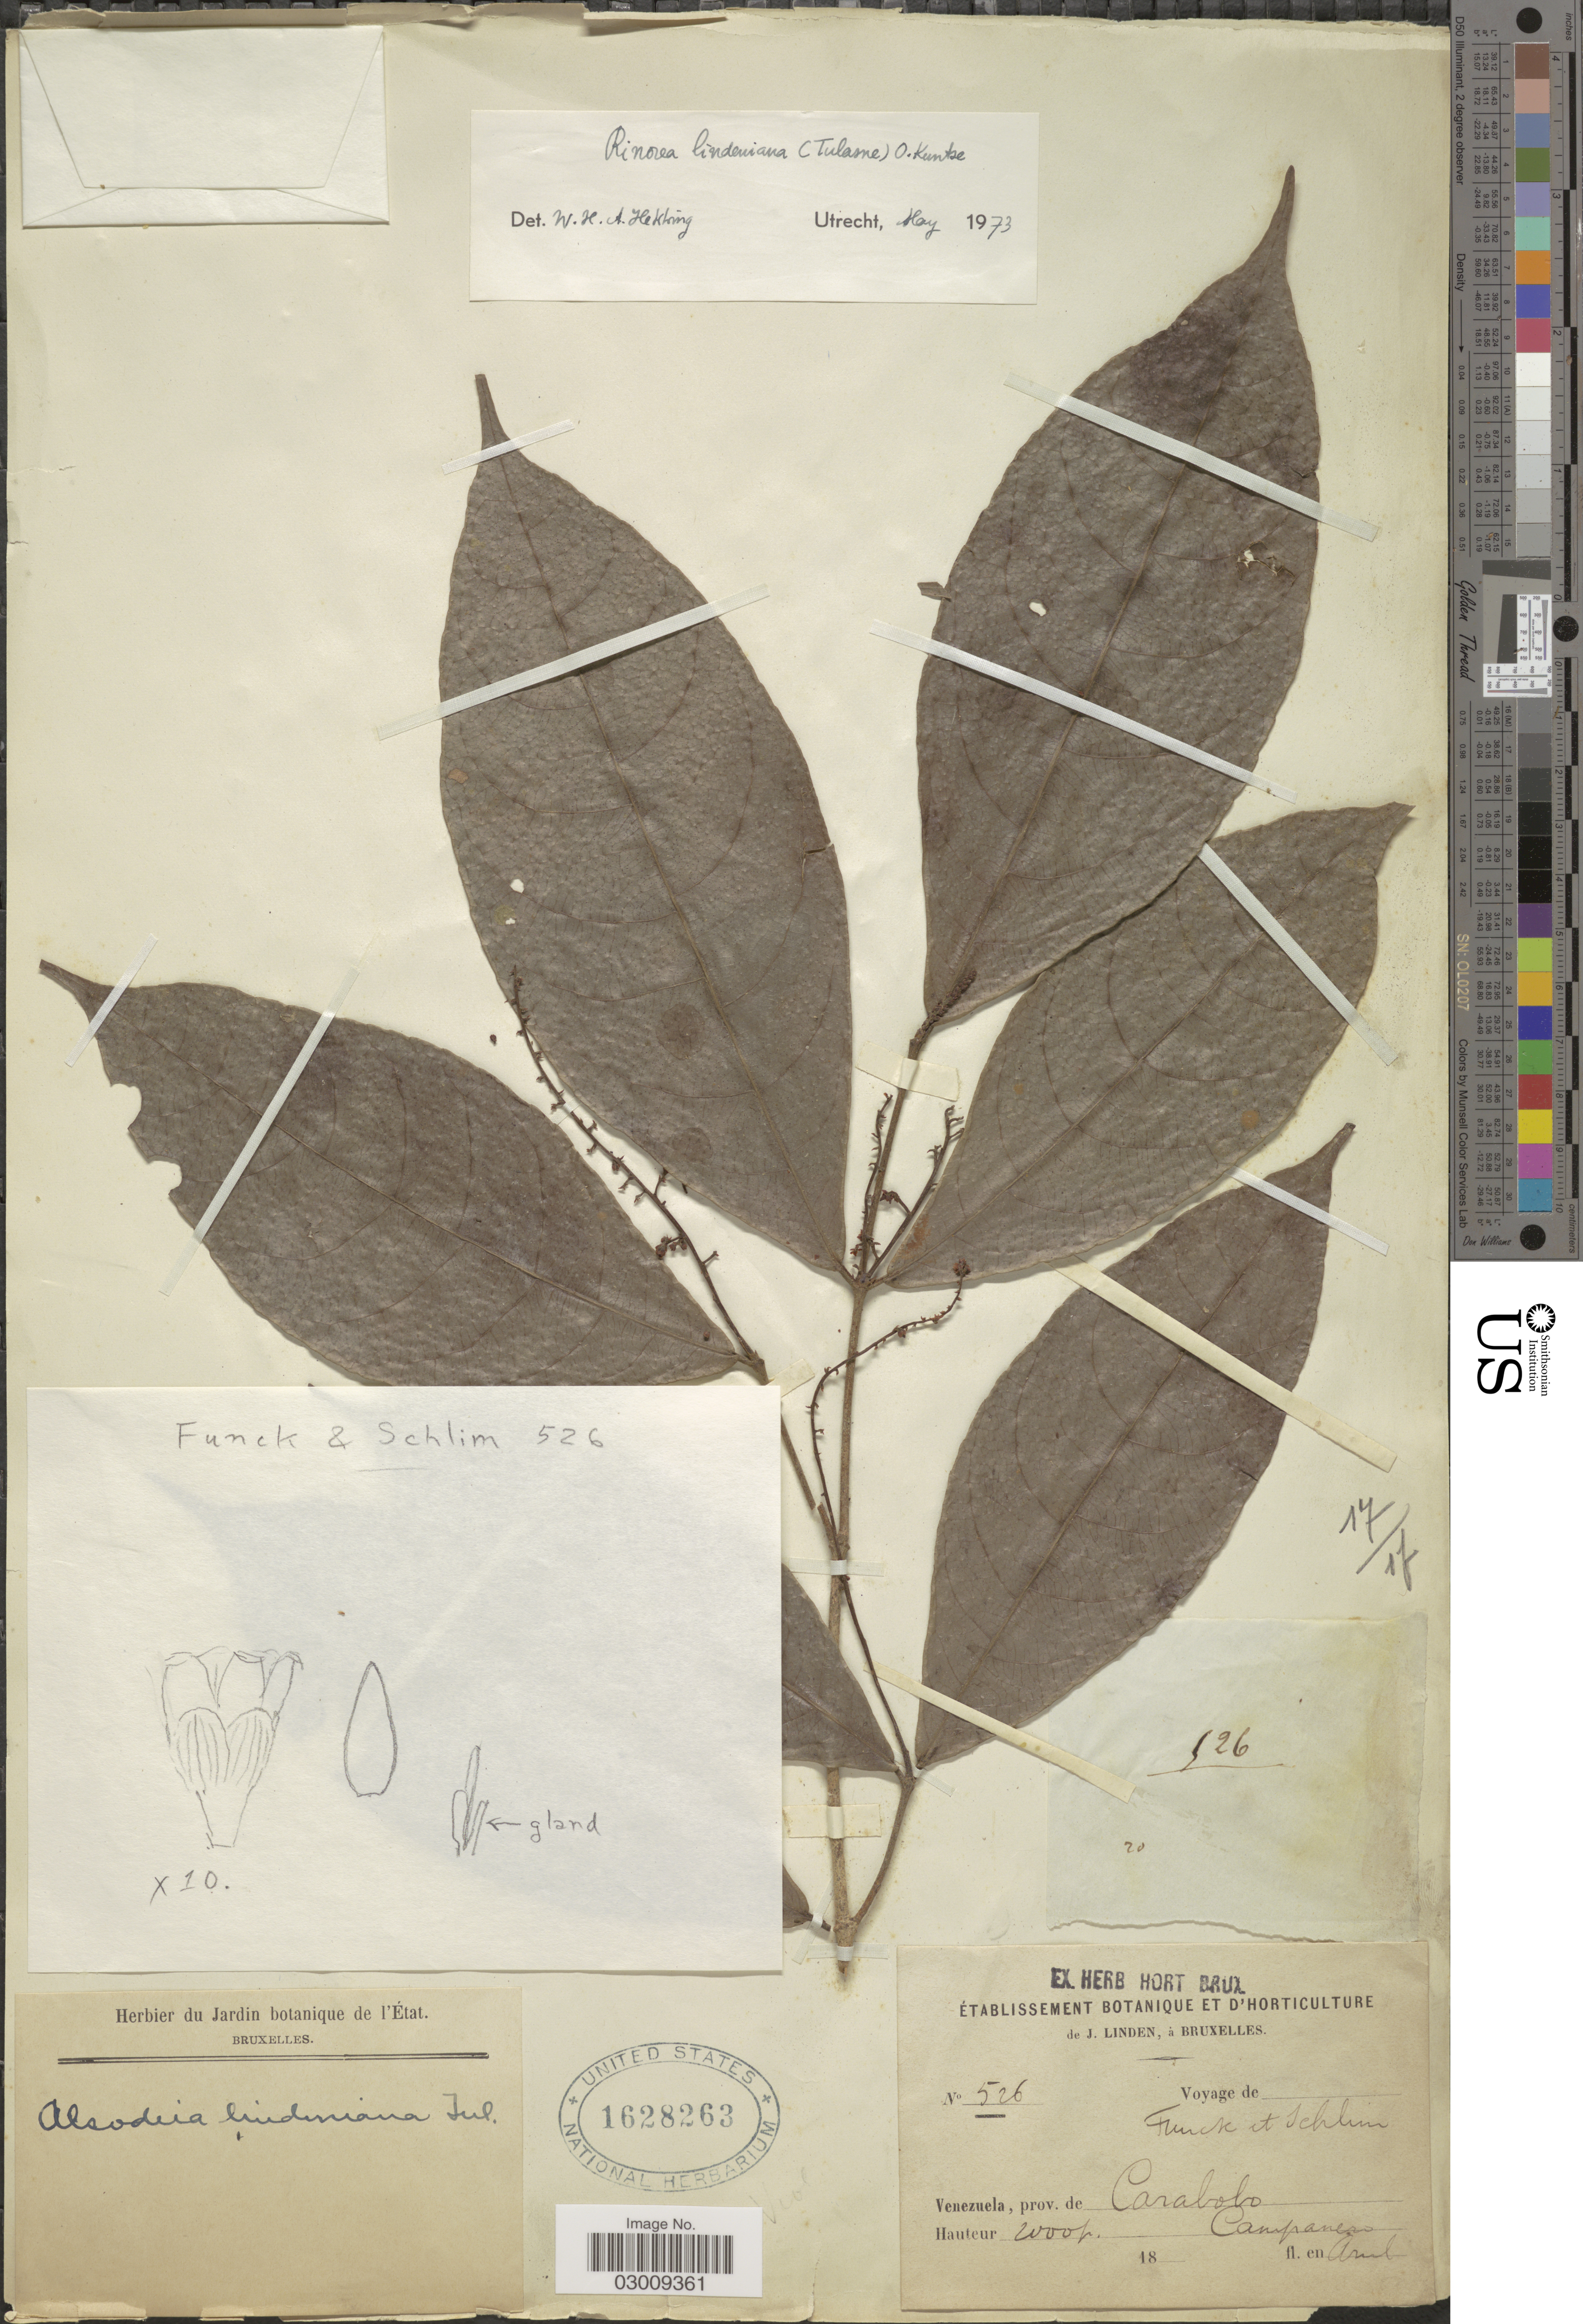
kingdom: Plantae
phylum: Tracheophyta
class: Magnoliopsida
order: Malpighiales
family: Violaceae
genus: Rinorea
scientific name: Rinorea lindeniana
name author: (Tul.) Kuntze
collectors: -. Funck & Schlim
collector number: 526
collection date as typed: avril 18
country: Venezuela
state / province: Carabobo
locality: Campanero.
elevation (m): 610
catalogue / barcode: US 1628263